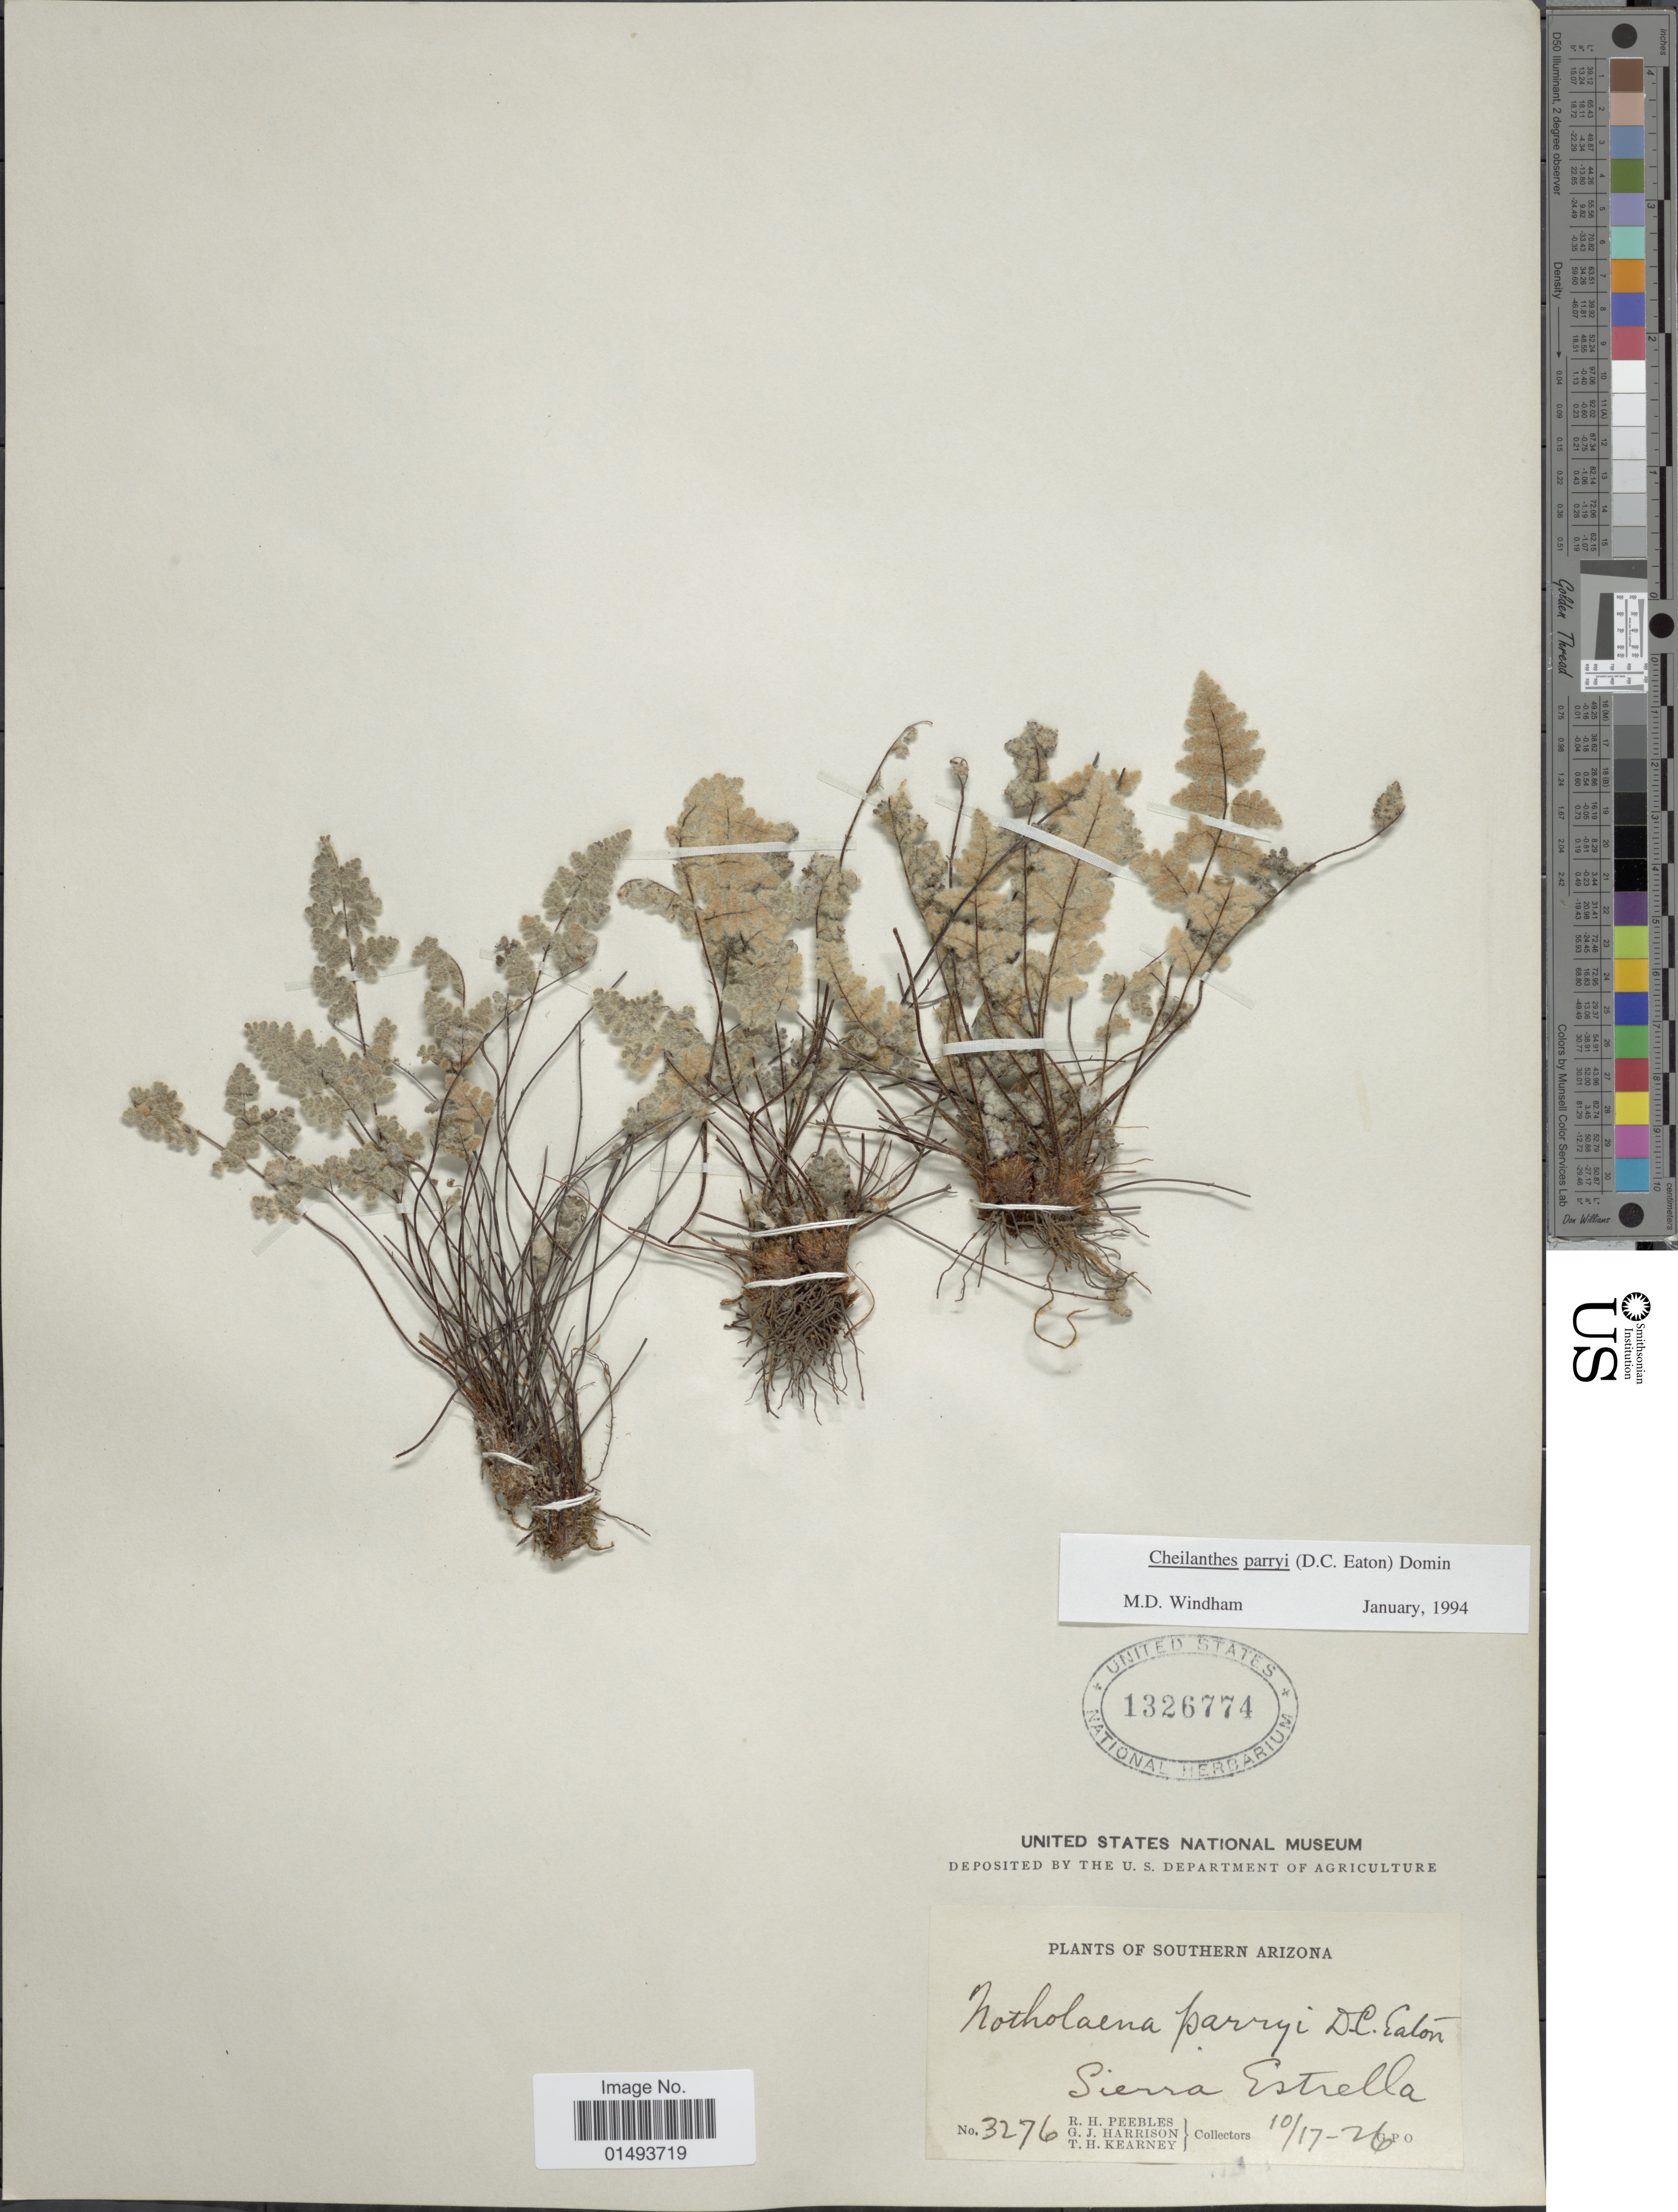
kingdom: Plantae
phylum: Tracheophyta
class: Polypodiopsida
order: Polypodiales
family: Pteridaceae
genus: Myriopteris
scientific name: Myriopteris parryi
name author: (D.C. Eaton) Grusz & Windham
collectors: R. H. Peebles, G. J. Harrison & T. H. Kearney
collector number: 3276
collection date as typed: Transcribed d/m/y: 17/10/26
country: United States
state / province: Arizona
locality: Plants of Southern Arizona, Sierra Estrella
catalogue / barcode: US 1326774